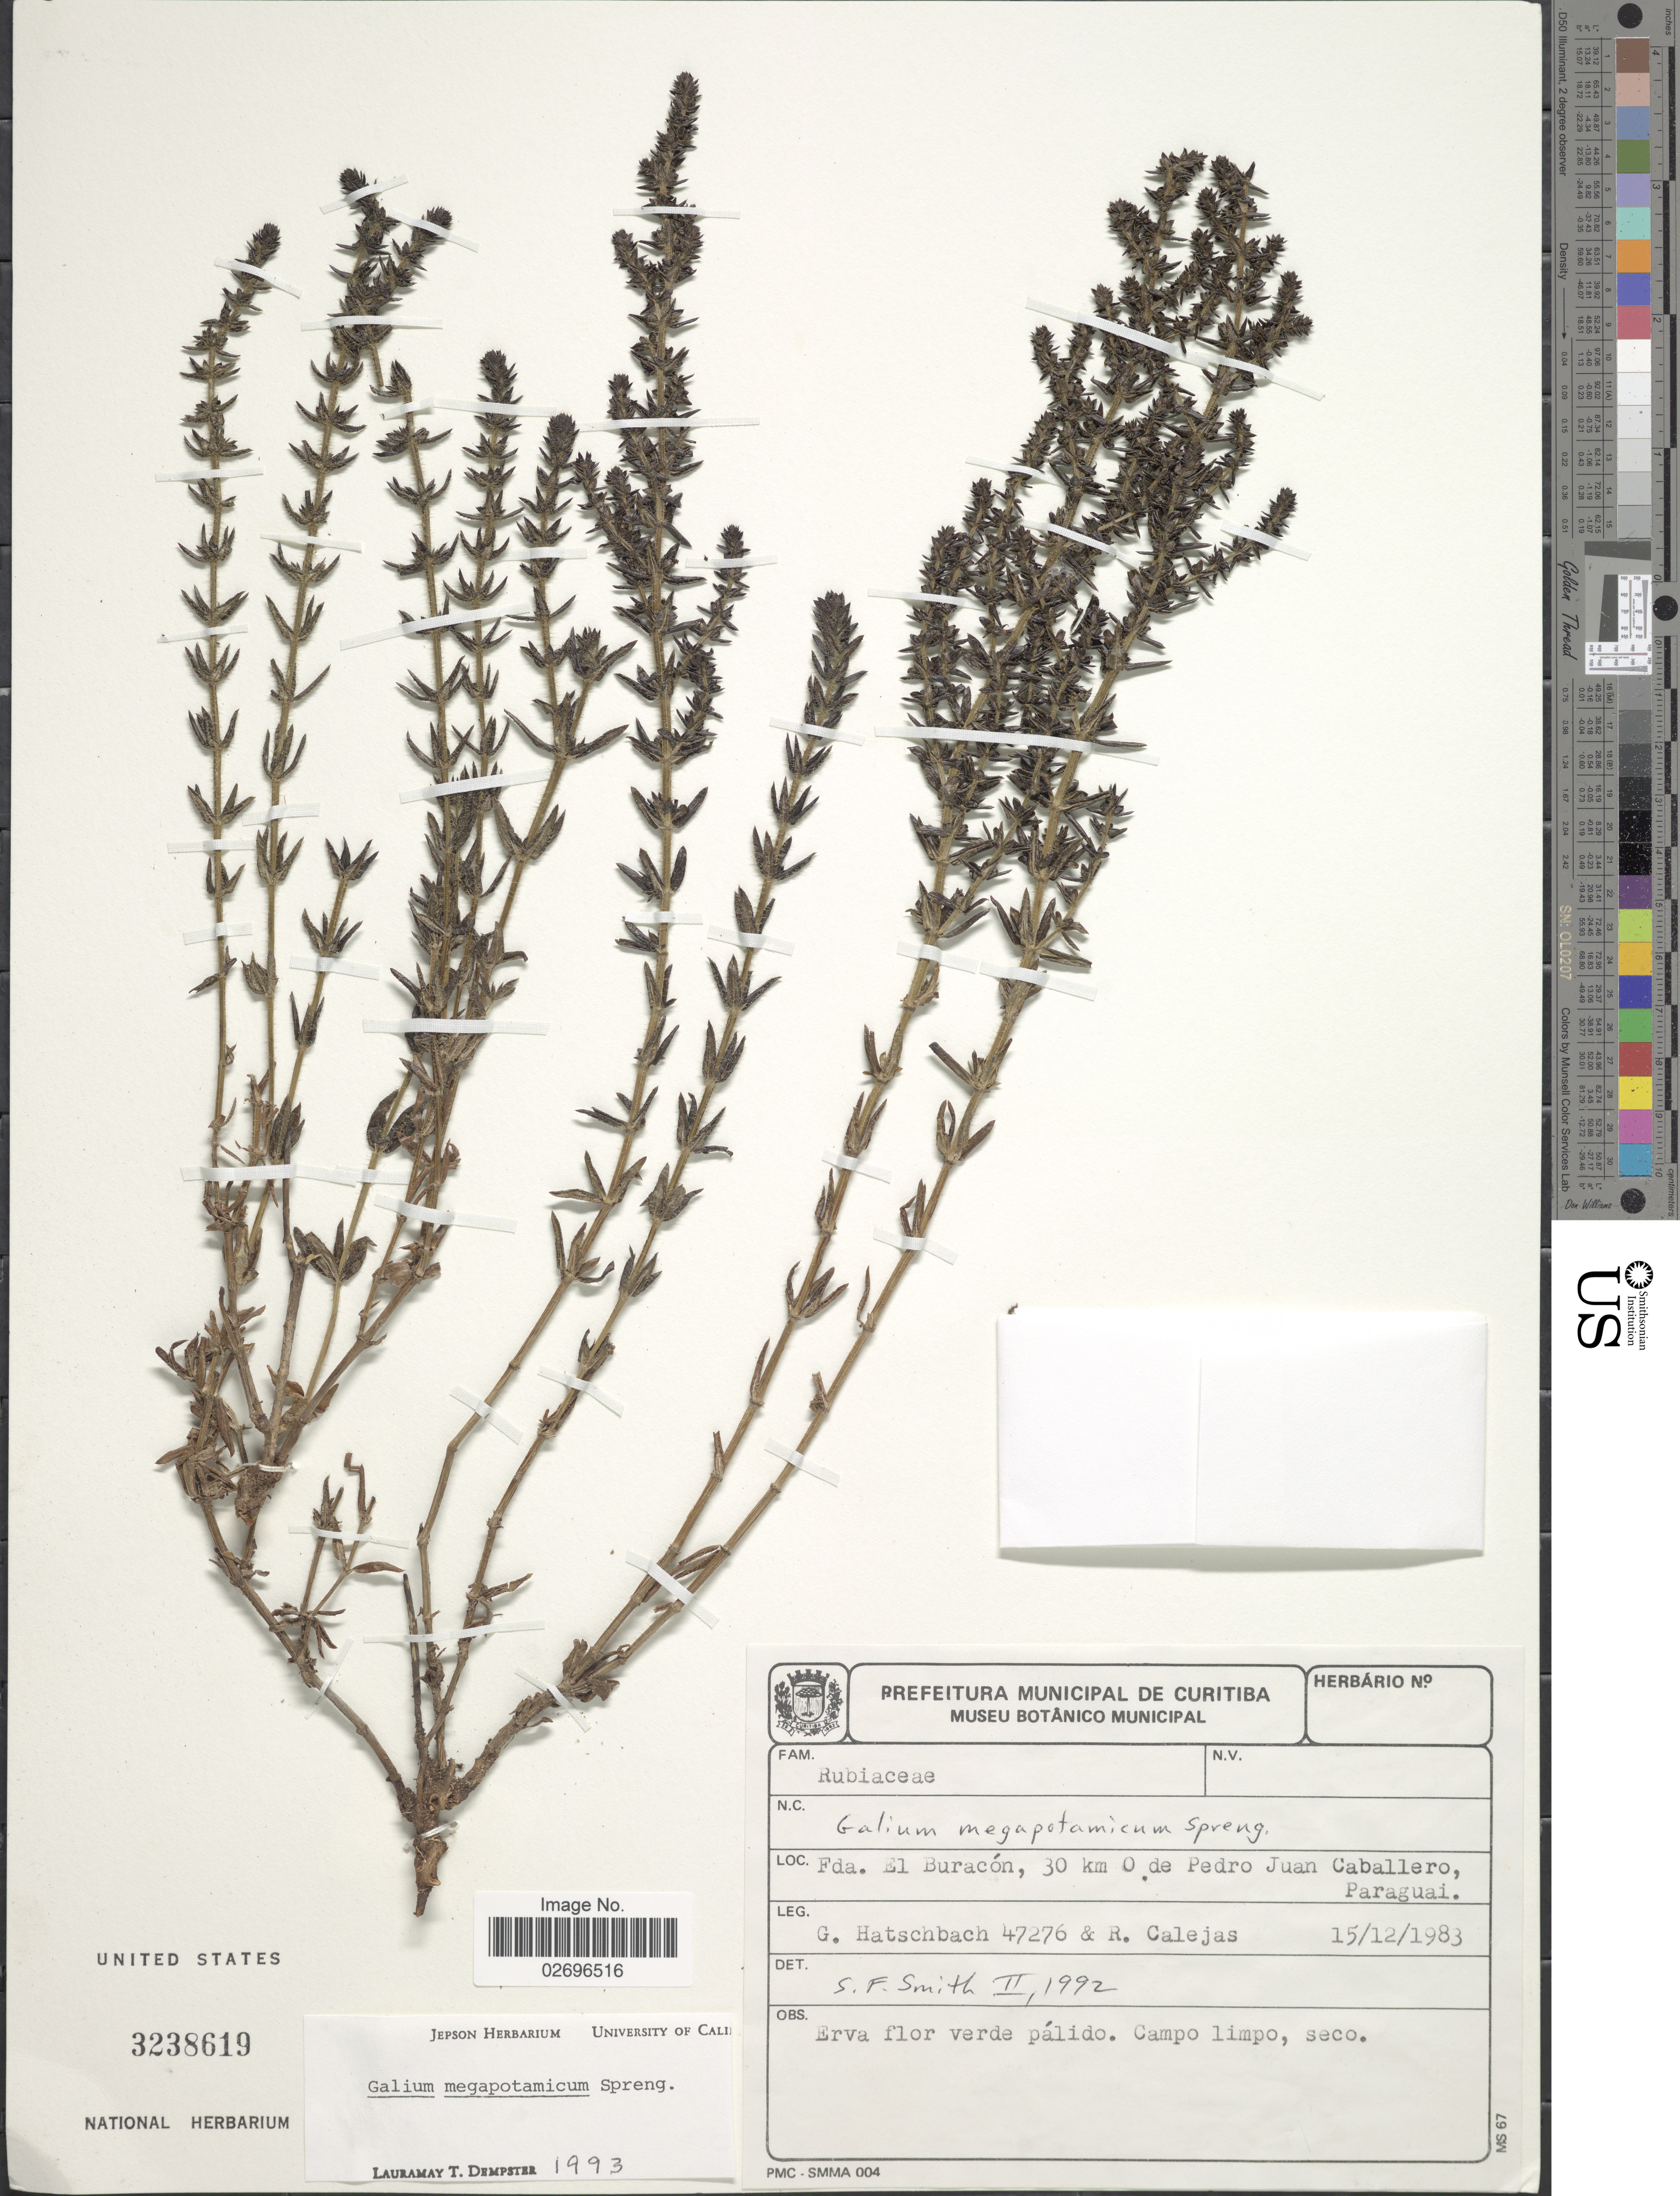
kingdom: Plantae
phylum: Tracheophyta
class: Magnoliopsida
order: Gentianales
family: Rubiaceae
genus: Galium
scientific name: Galium megapotamicum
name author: Spreng.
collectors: G. Hatschbach & R. Calejas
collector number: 47276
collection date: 1983-12-15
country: Paraguay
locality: Fda. El Buracón, 30 km O de Pedro JUan Caballero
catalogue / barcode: US 3238619